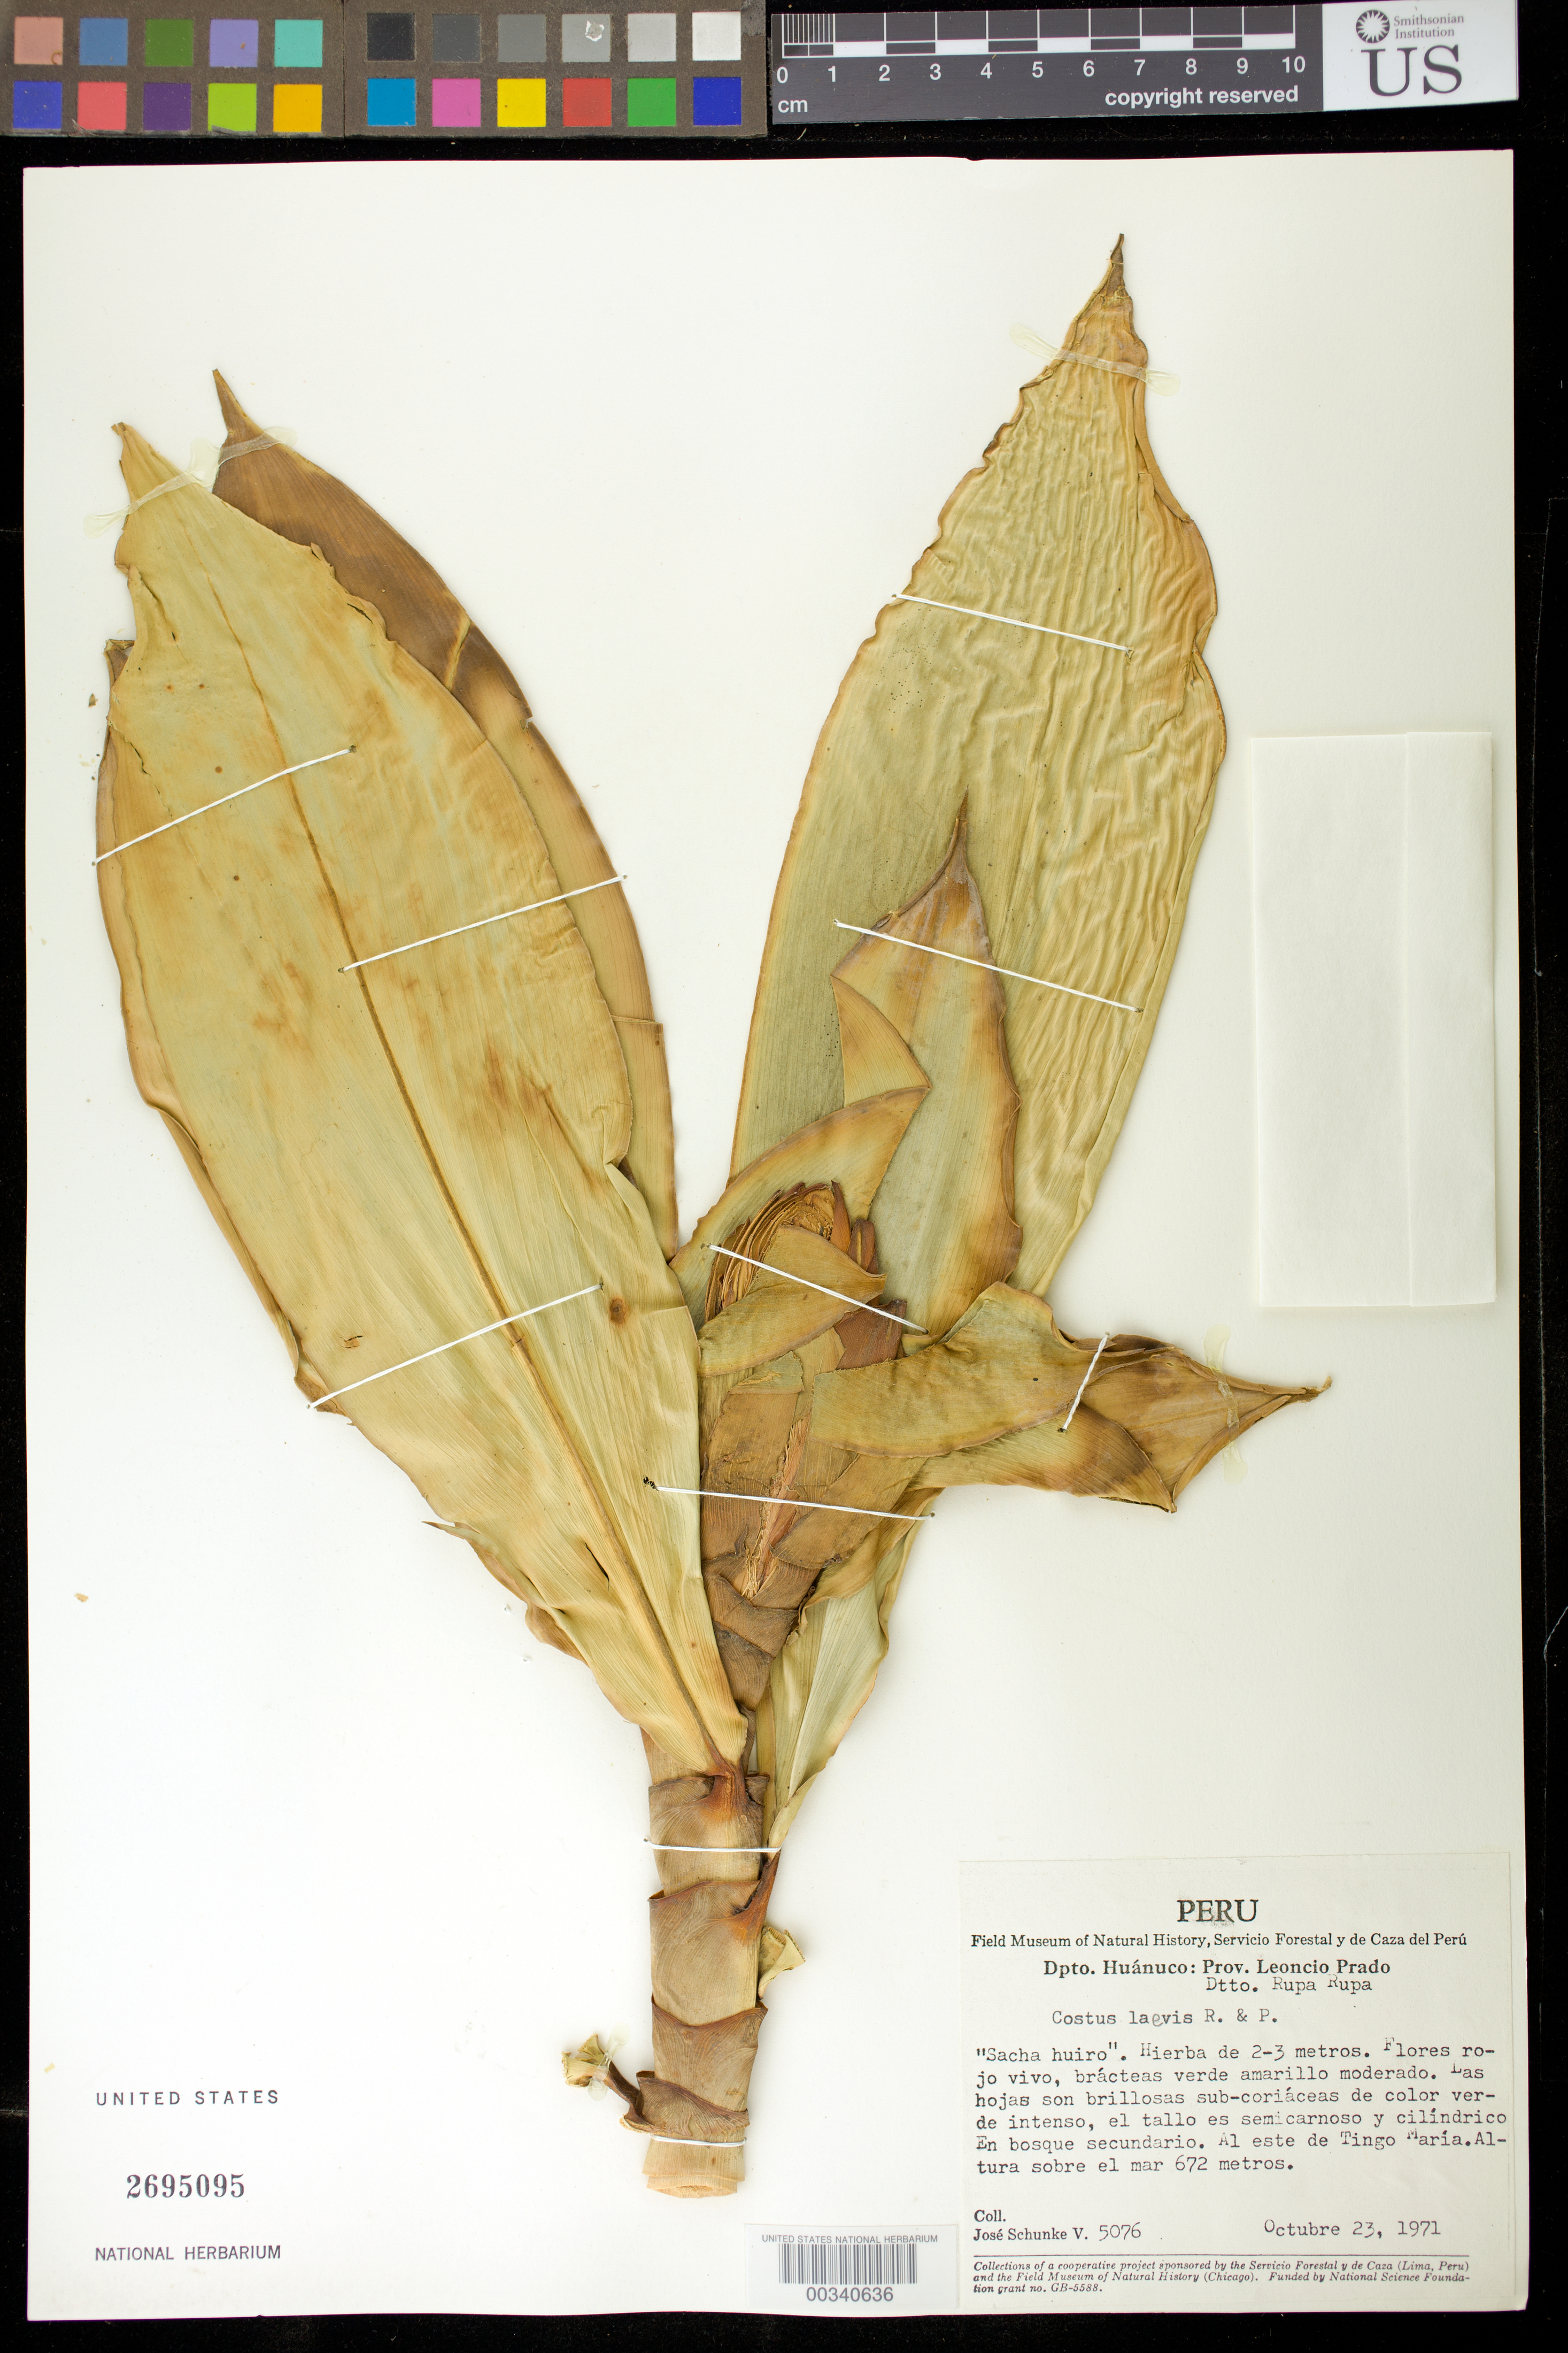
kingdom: Plantae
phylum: Tracheophyta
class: Liliopsida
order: Zingiberales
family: Costaceae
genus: Costus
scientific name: Costus laevis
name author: Ruiz & Pav.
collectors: J. Schunke Vigo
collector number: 5076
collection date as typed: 23 Oct 1971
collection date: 1971-10-23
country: Peru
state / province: Huánuco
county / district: Leoncio Prado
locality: Dtto. Rupa Rupa, al este de Tingo María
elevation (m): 672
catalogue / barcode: US 2695095